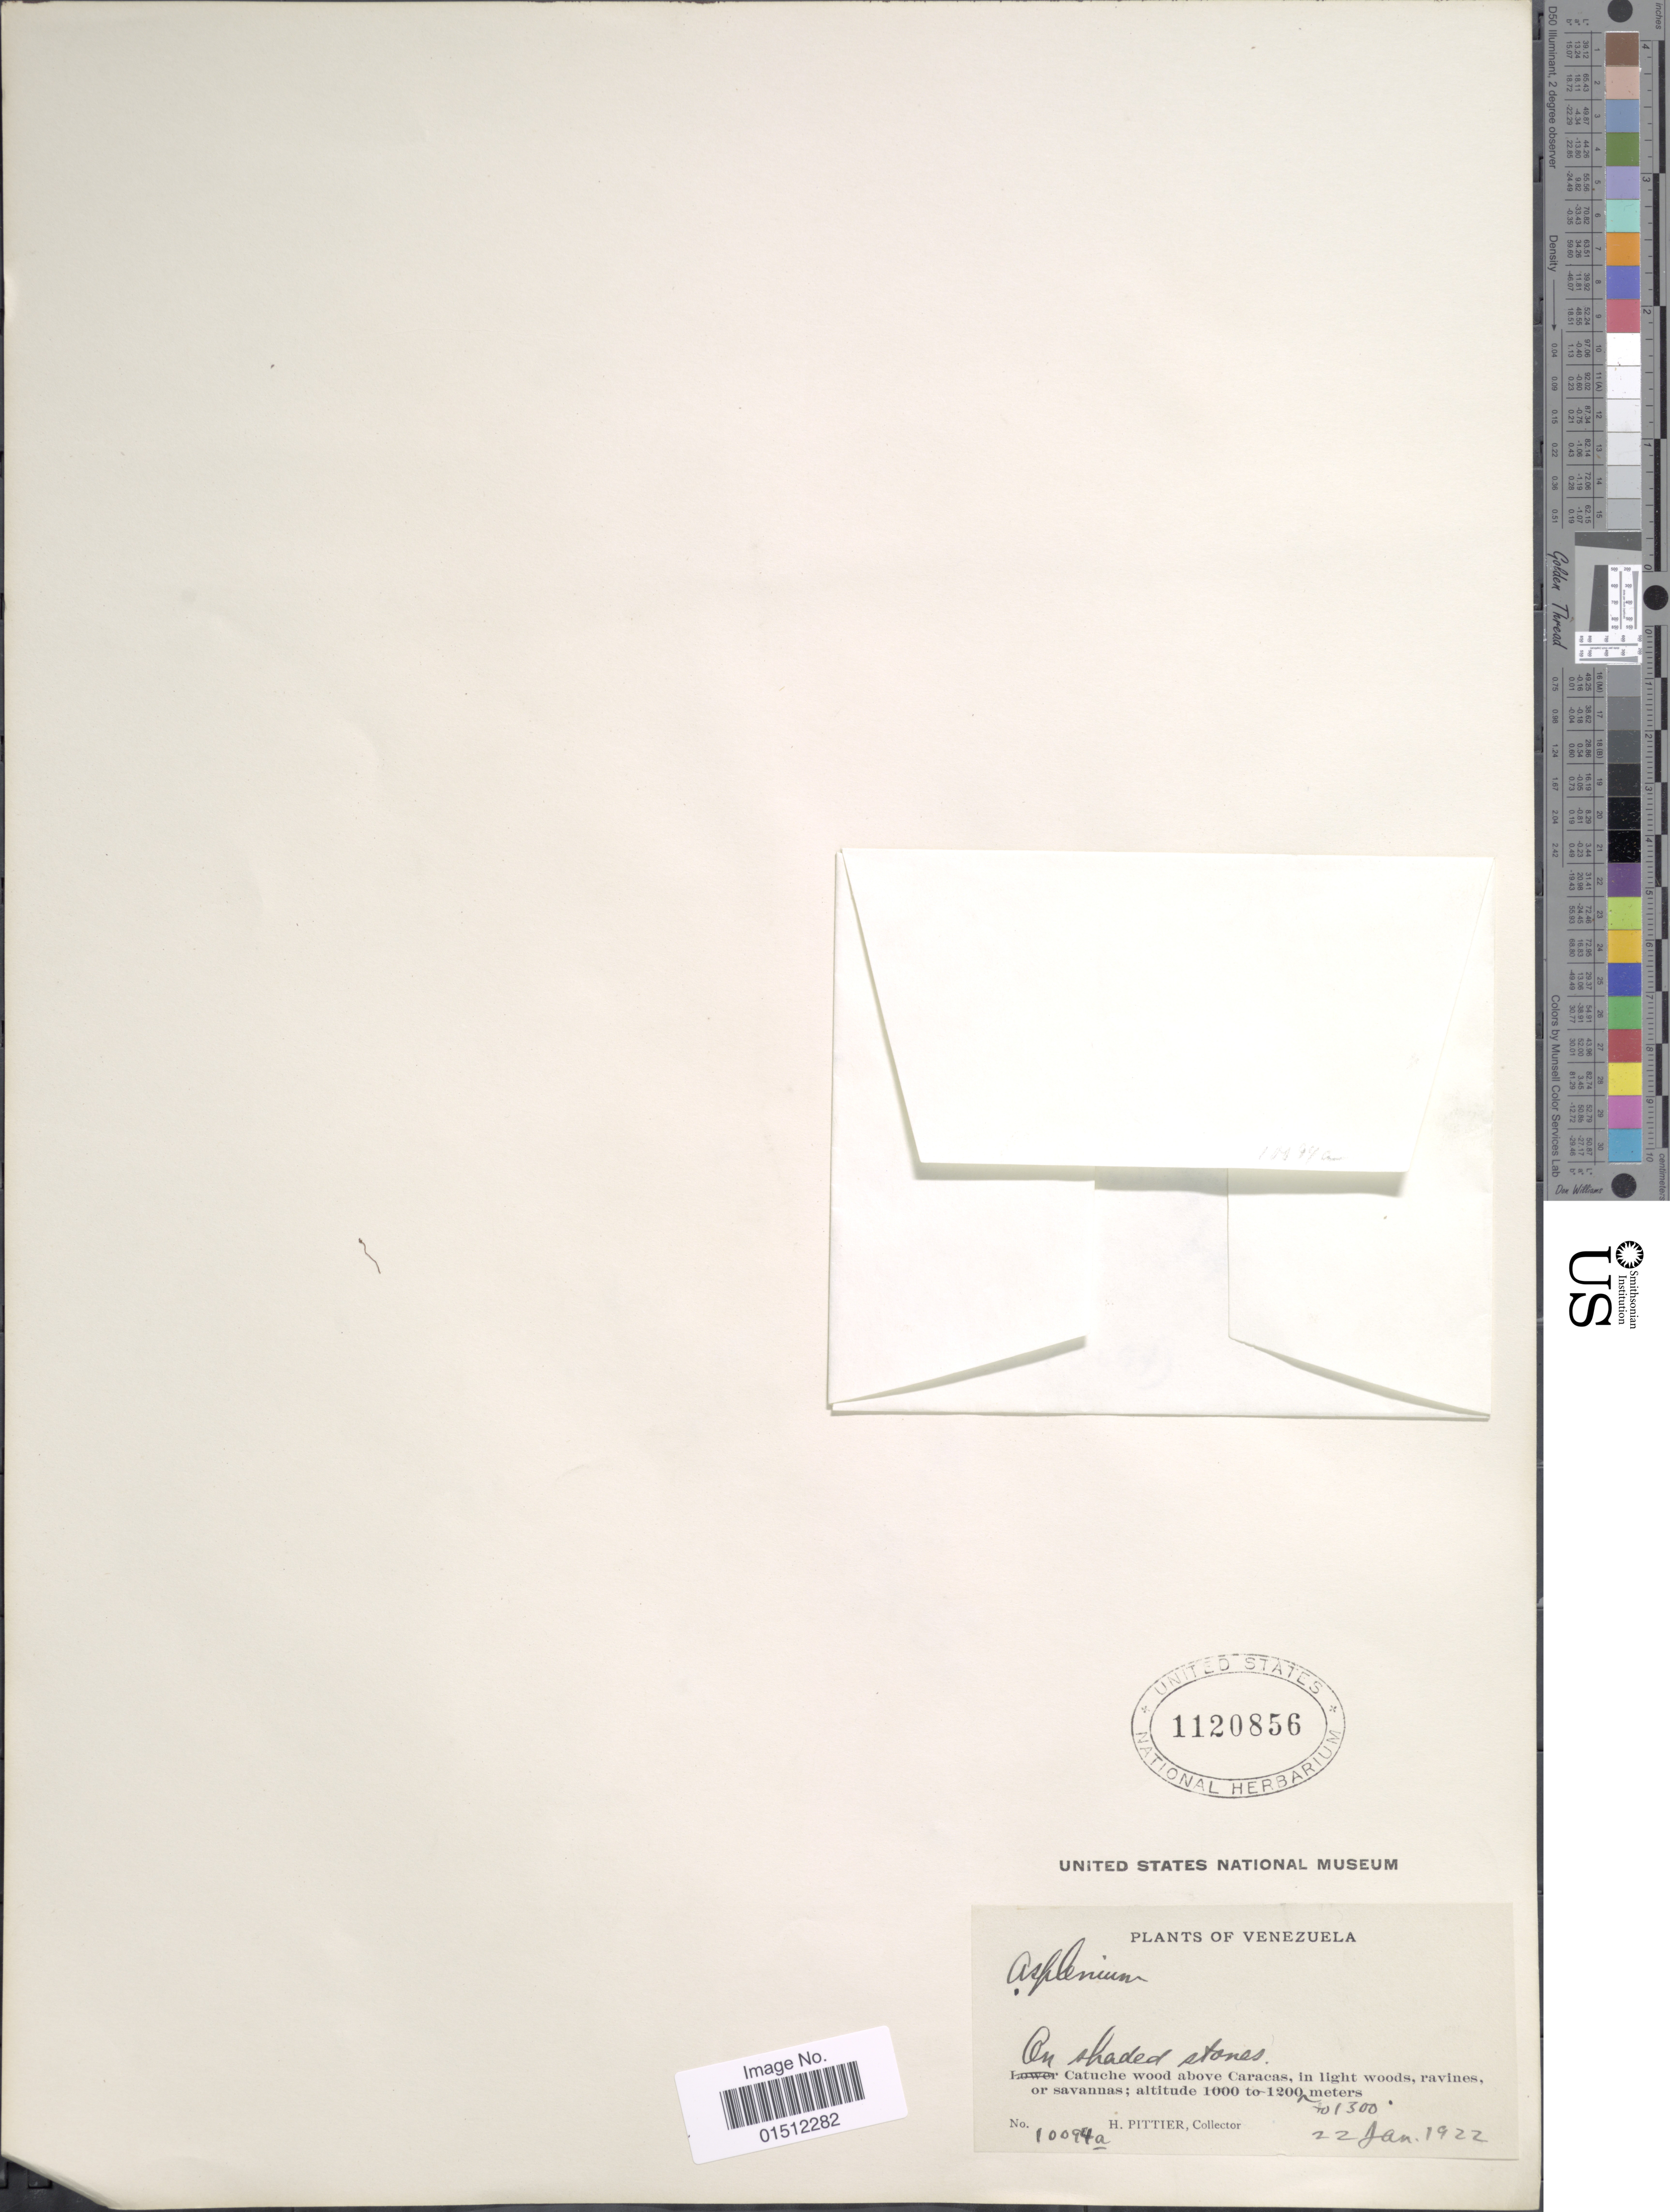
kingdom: Plantae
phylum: Tracheophyta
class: Polypodiopsida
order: Polypodiales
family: Aspleniaceae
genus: Asplenium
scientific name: Asplenium pumilum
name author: Sw.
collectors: H. F. Pittier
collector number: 10094a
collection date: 1922-01-22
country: Venezuela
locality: Catuche wood above Caracas, in light woods, ravines or savannas.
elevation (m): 1200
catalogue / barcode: US 1120856